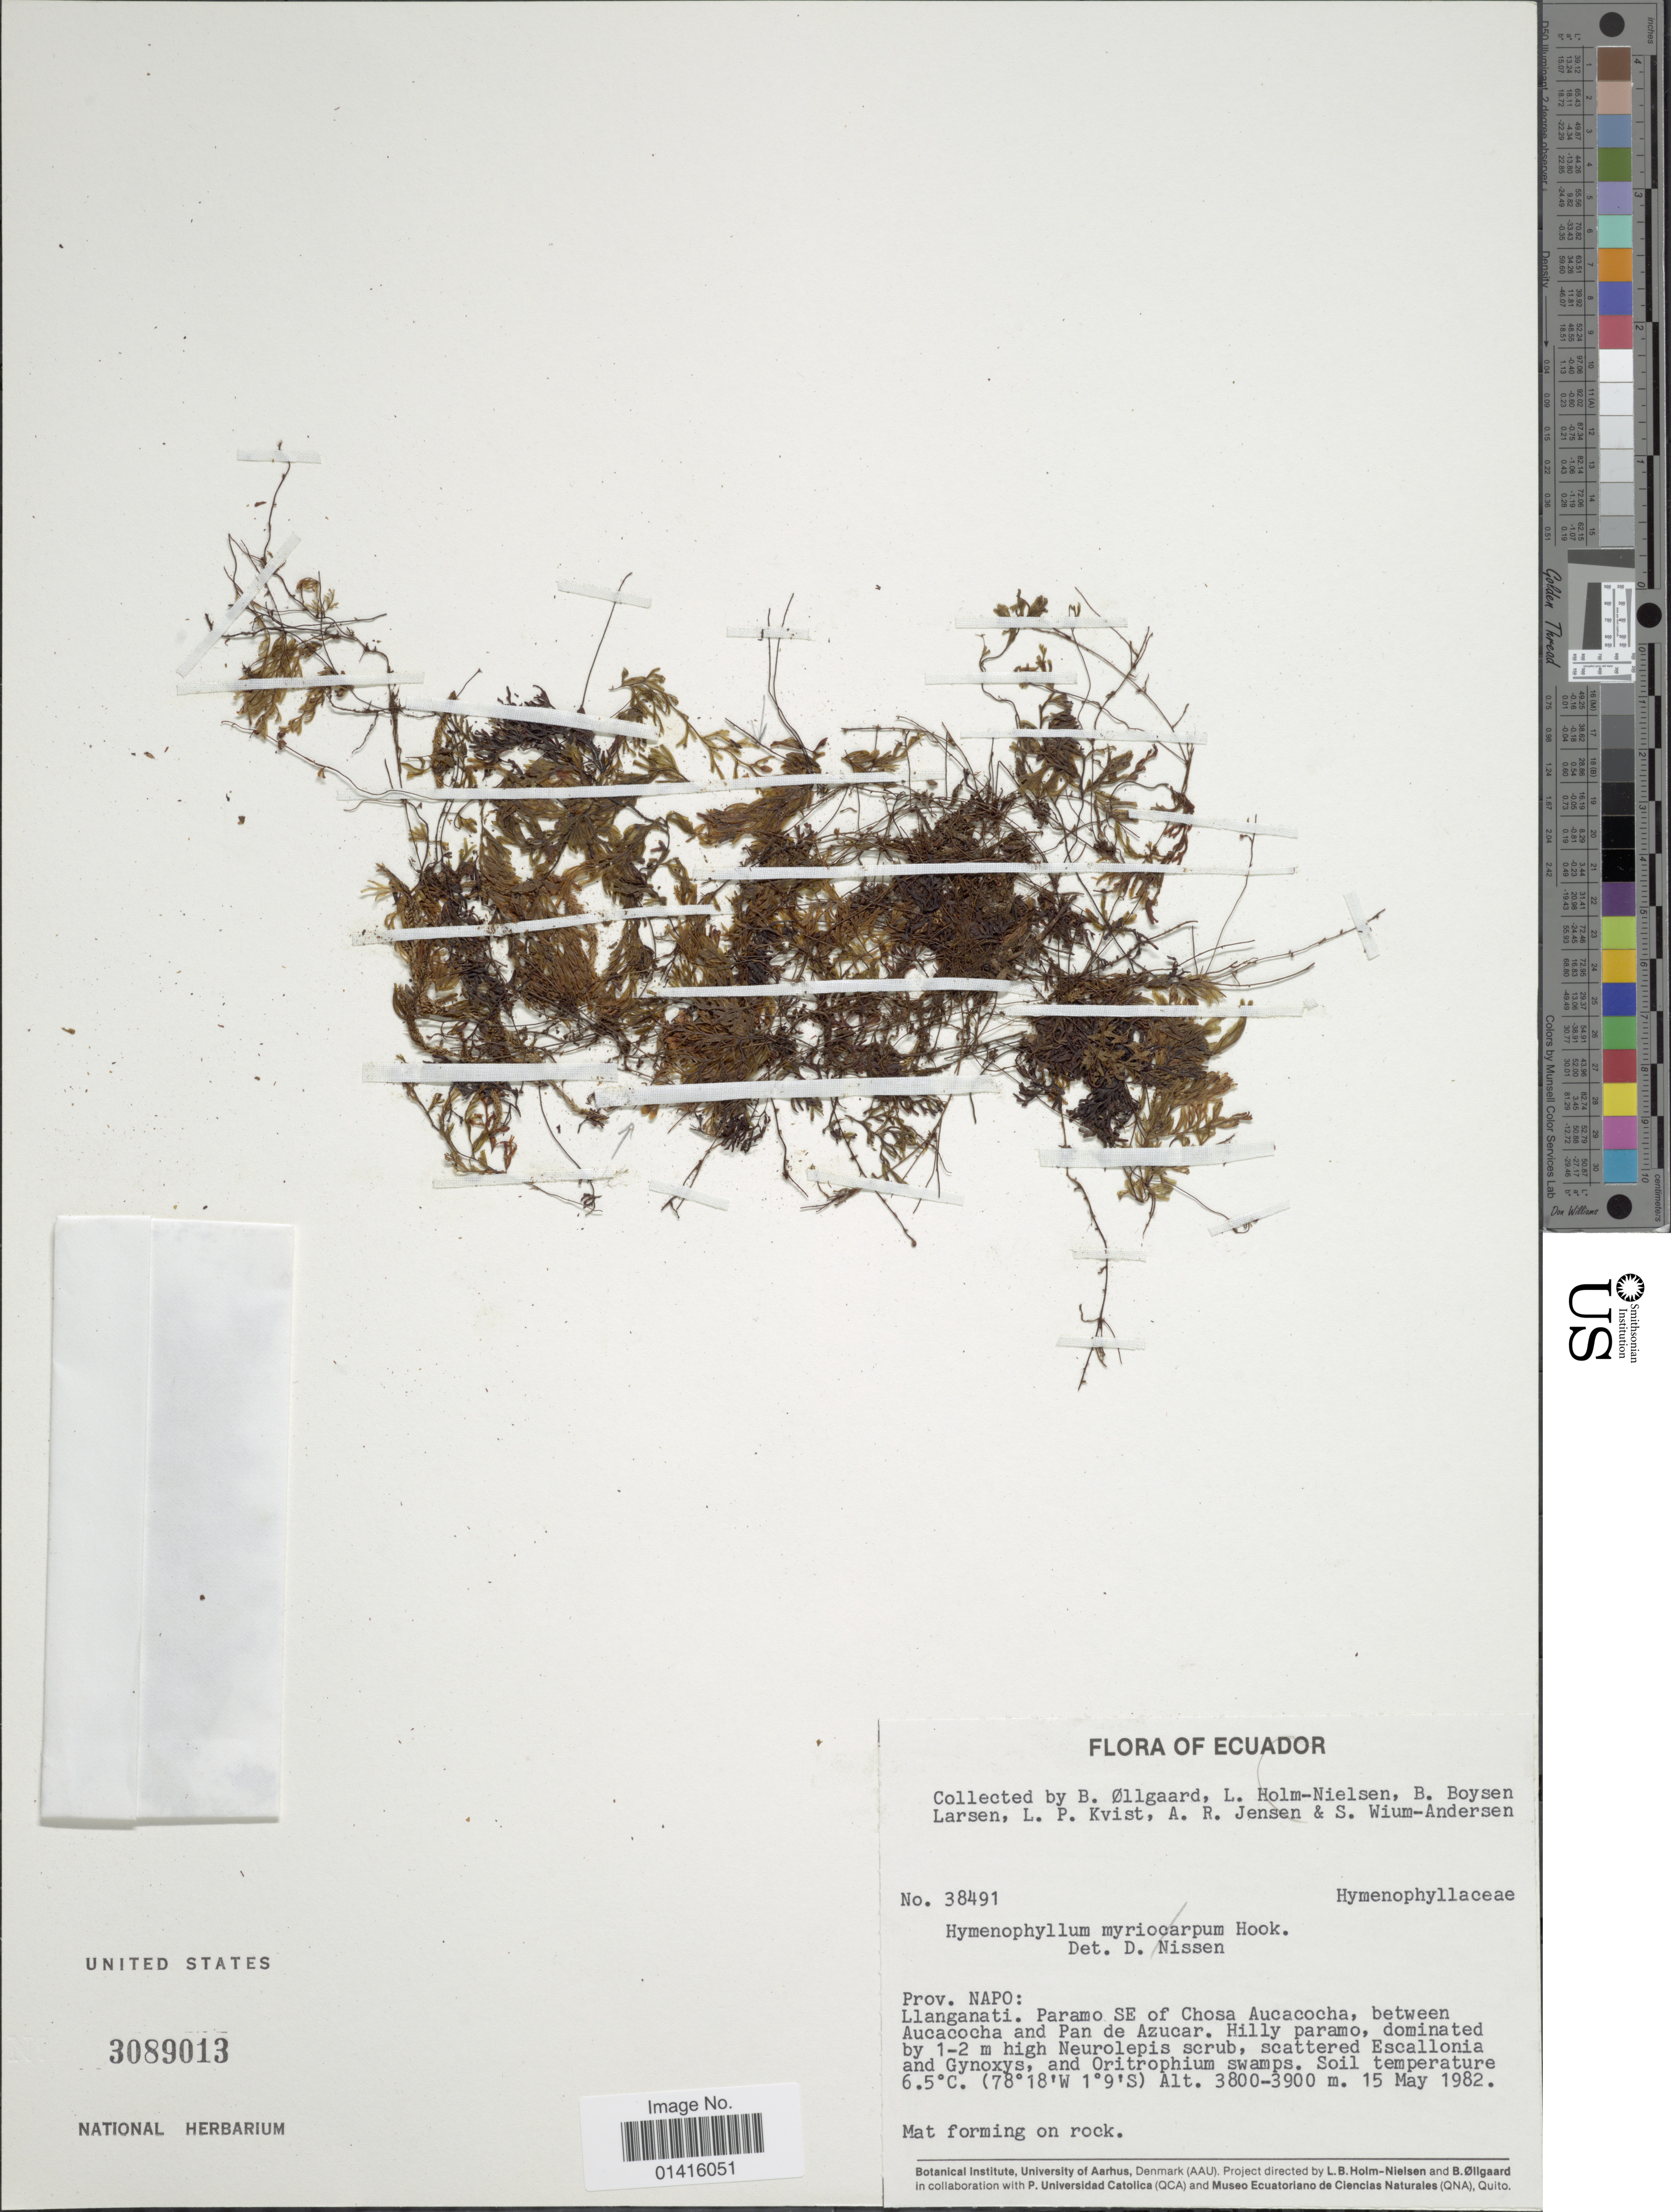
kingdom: Plantae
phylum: Tracheophyta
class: Polypodiopsida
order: Hymenophyllales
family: Hymenophyllaceae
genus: Hymenophyllum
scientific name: Hymenophyllum gollmeri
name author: Bosch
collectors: B. Øllgaard, L. B. Holm-Nielsen, B. Larsen, A. R. Jensen & S. Wium-Andersen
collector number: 38491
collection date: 1982-05-15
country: Ecuador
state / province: Napo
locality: Prov. Napo: Llanganati, Paramo SE of Chosa Aucacocha, between Aucacocha and Pan de Azucar, Hilly paramo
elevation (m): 3800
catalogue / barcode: US 3089013